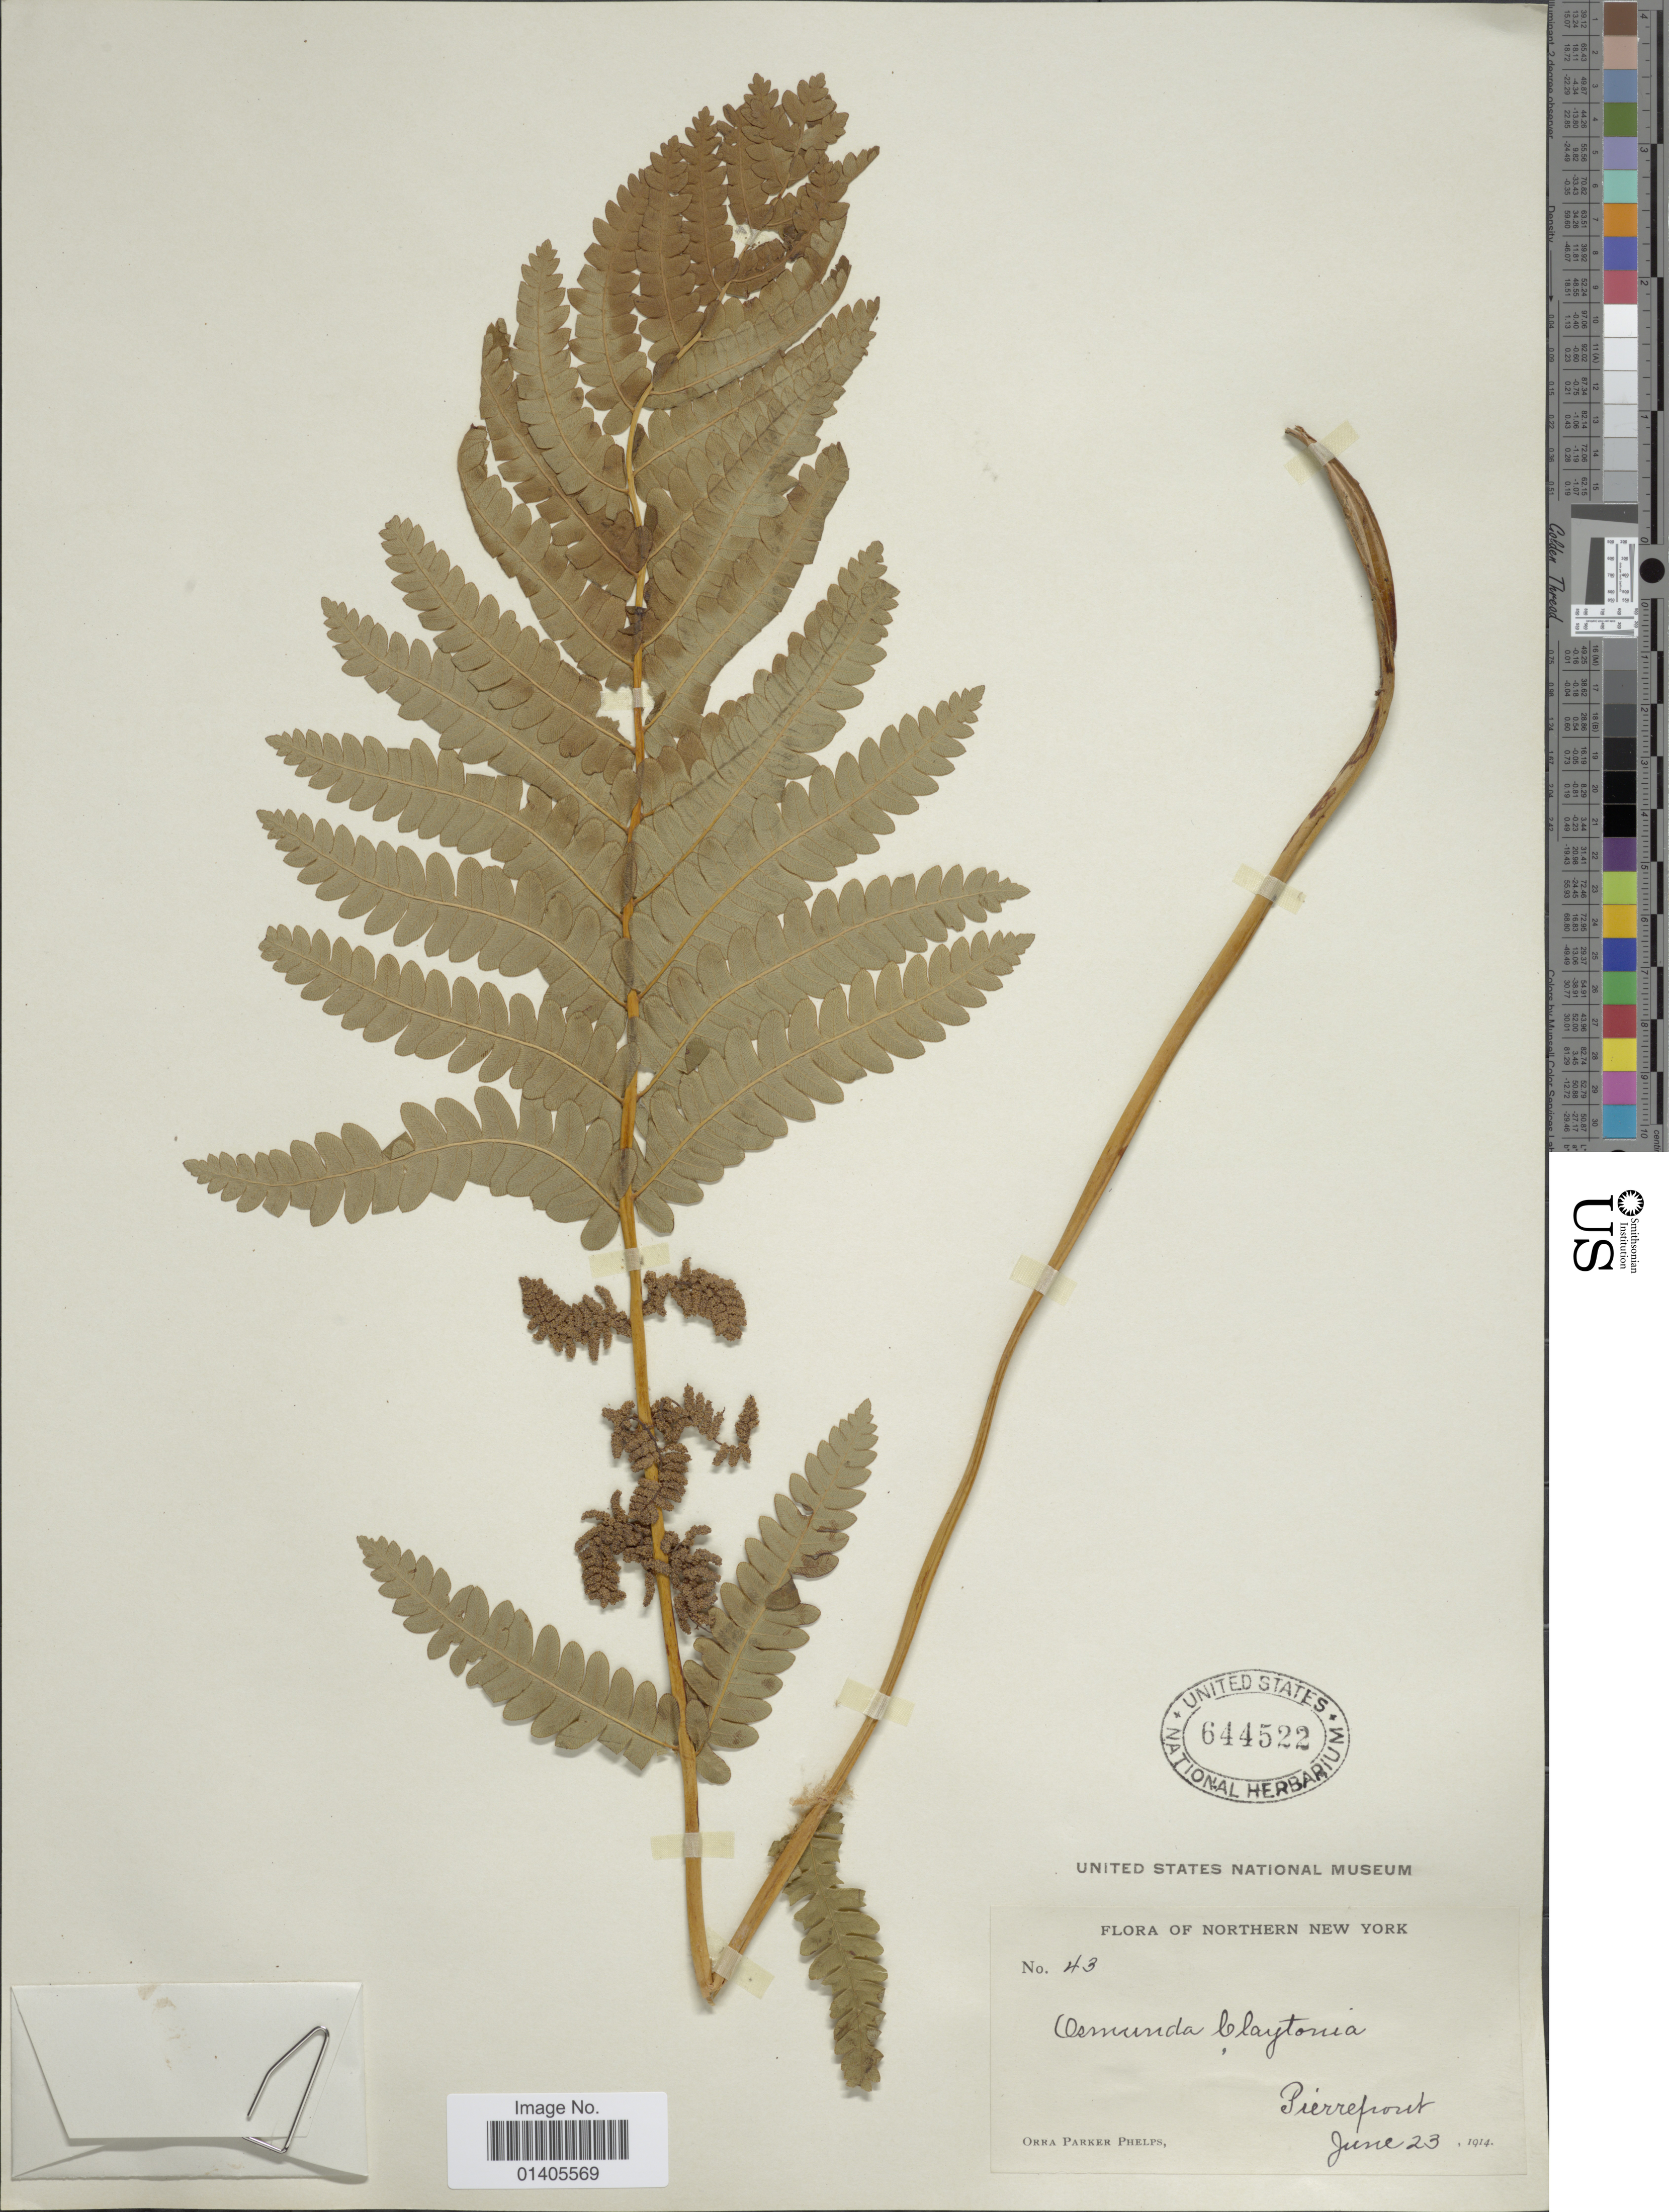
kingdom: Plantae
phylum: Tracheophyta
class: Polypodiopsida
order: Osmundales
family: Osmundaceae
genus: Osmunda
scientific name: Osmunda claytoniana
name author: (L.) Tagawa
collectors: O. P. Phelps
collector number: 43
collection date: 1914-06-23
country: United States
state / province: New York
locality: Northern New York, Pierrepont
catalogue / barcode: US 644522